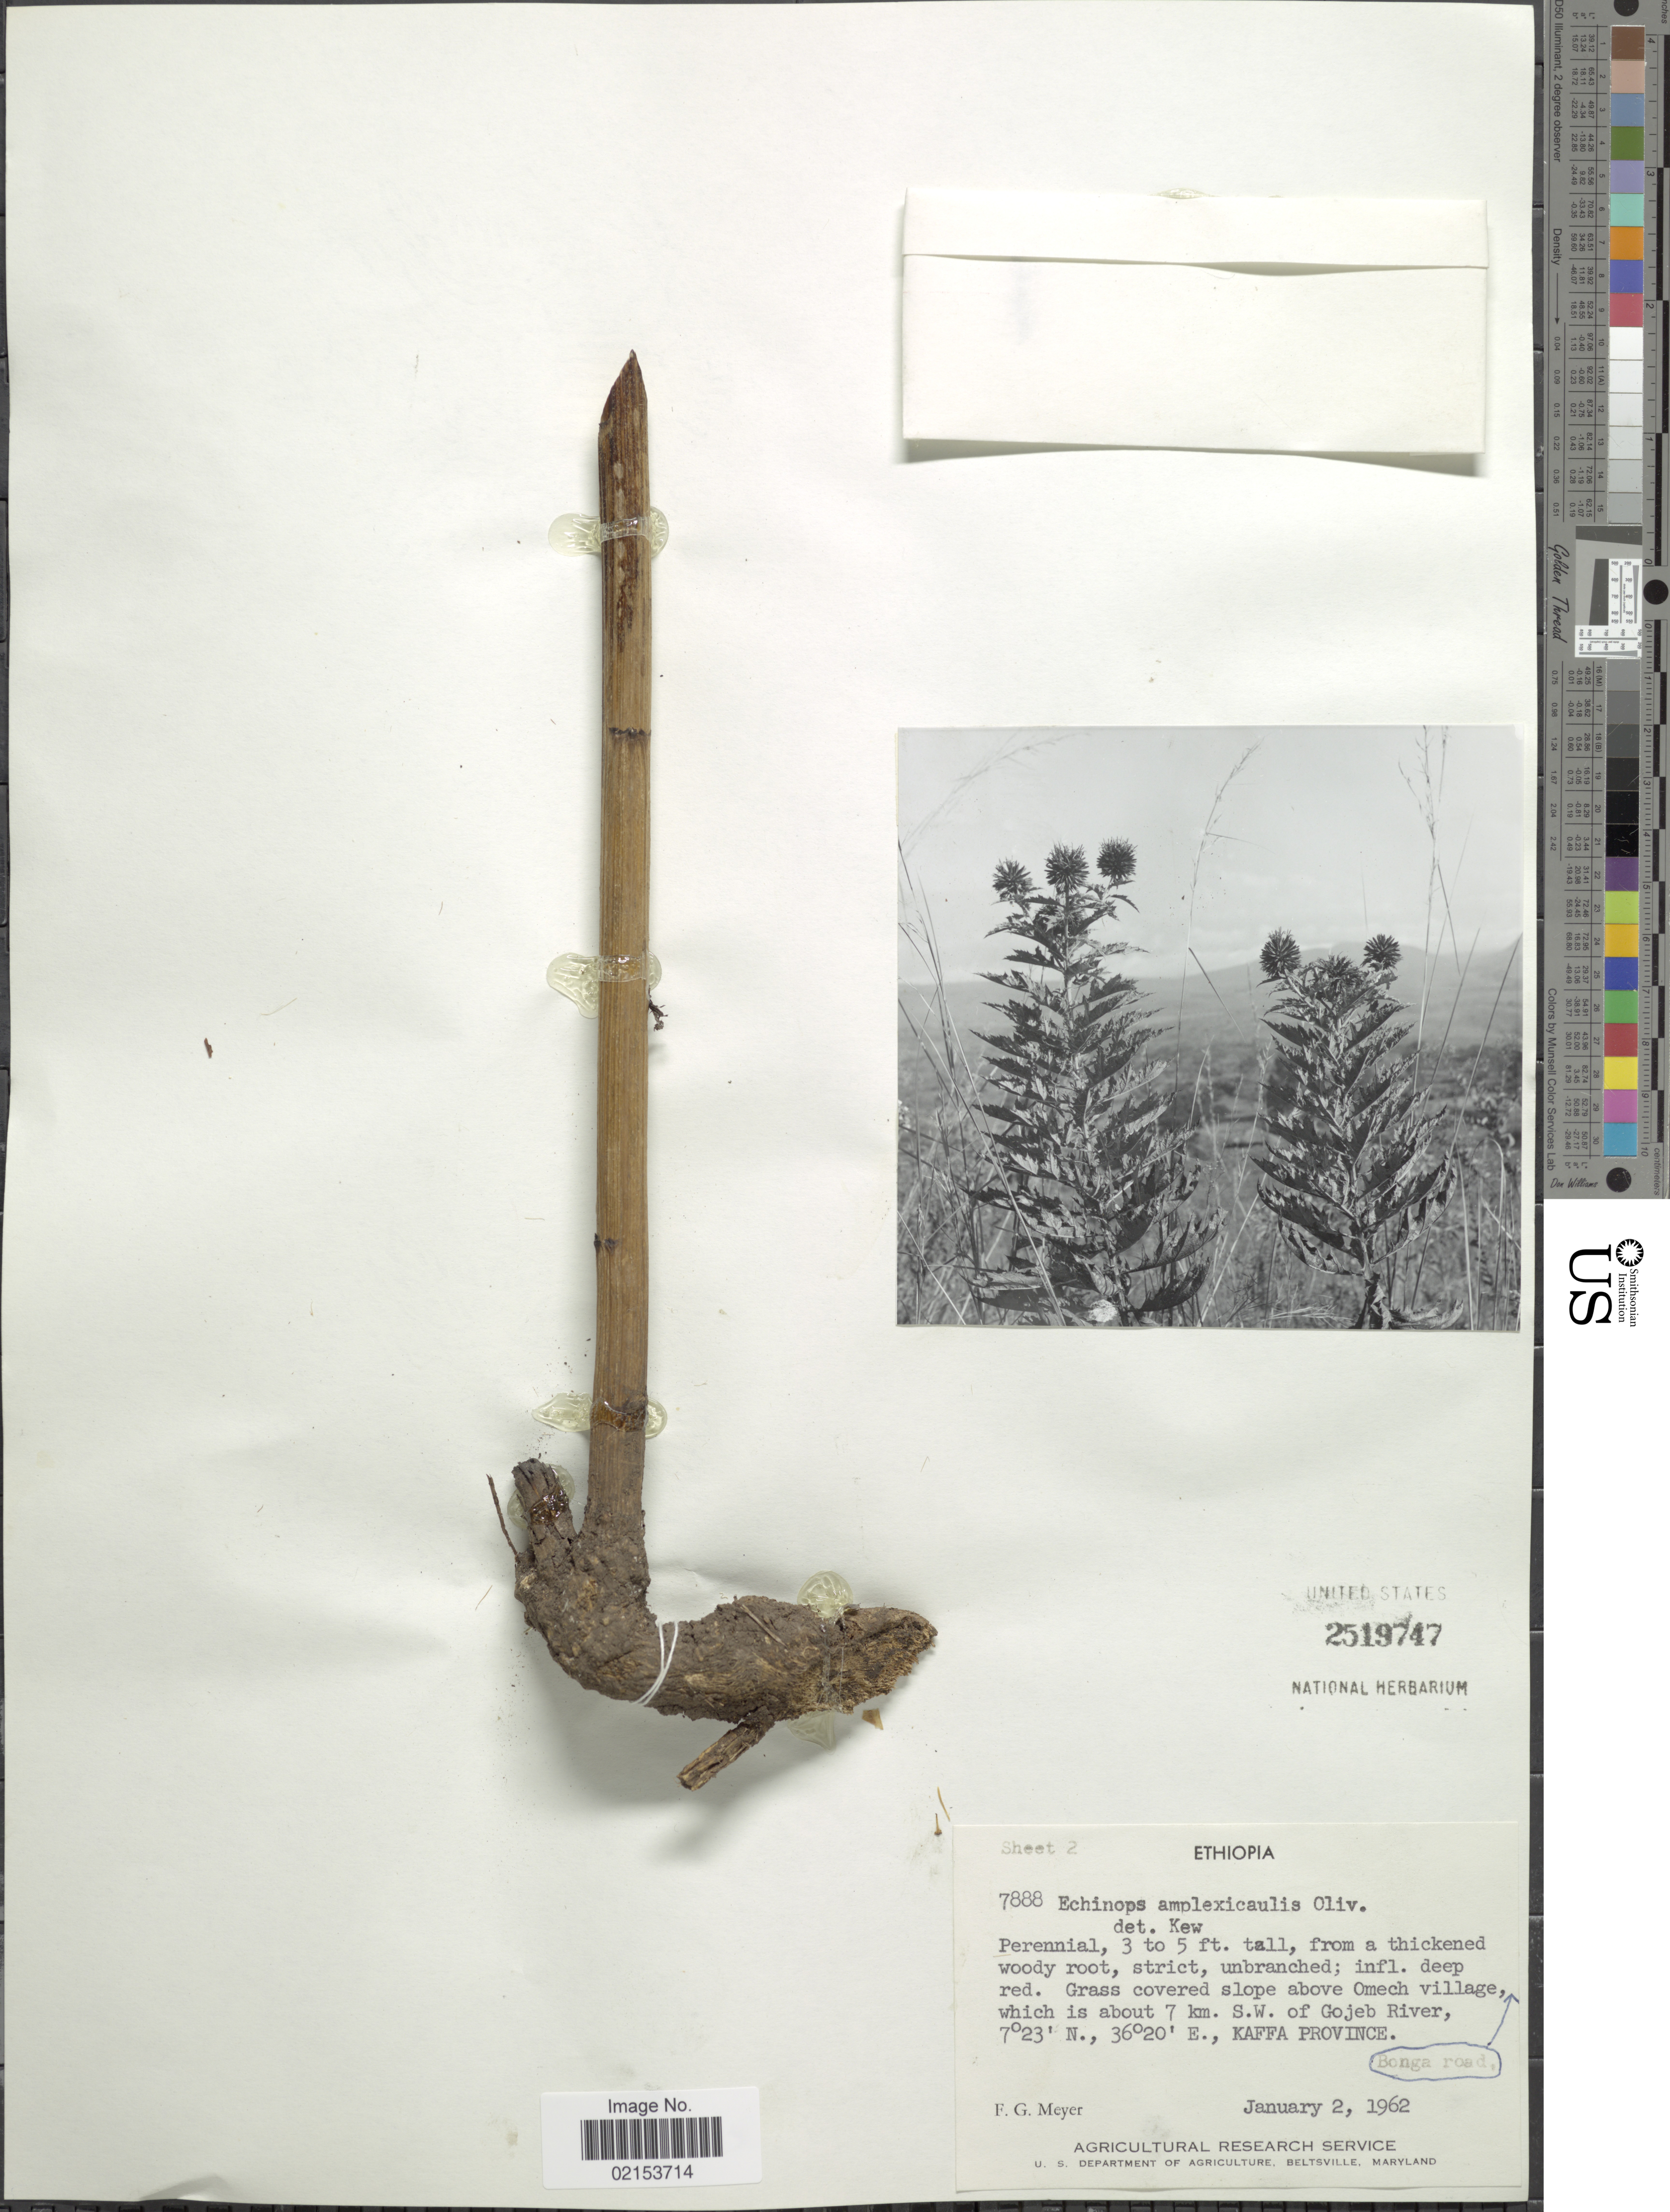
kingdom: Plantae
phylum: Tracheophyta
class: Magnoliopsida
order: Asterales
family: Asteraceae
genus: Echinops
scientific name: Echinops amplexicaulis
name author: Oliv.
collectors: F. G. Meyer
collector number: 7888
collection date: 1962-01-02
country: Ethiopia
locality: Above Omech Village, which is about 7 km S.W. of Gojeb River, Kaffa Province Bonga road.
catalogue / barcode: US 2519747